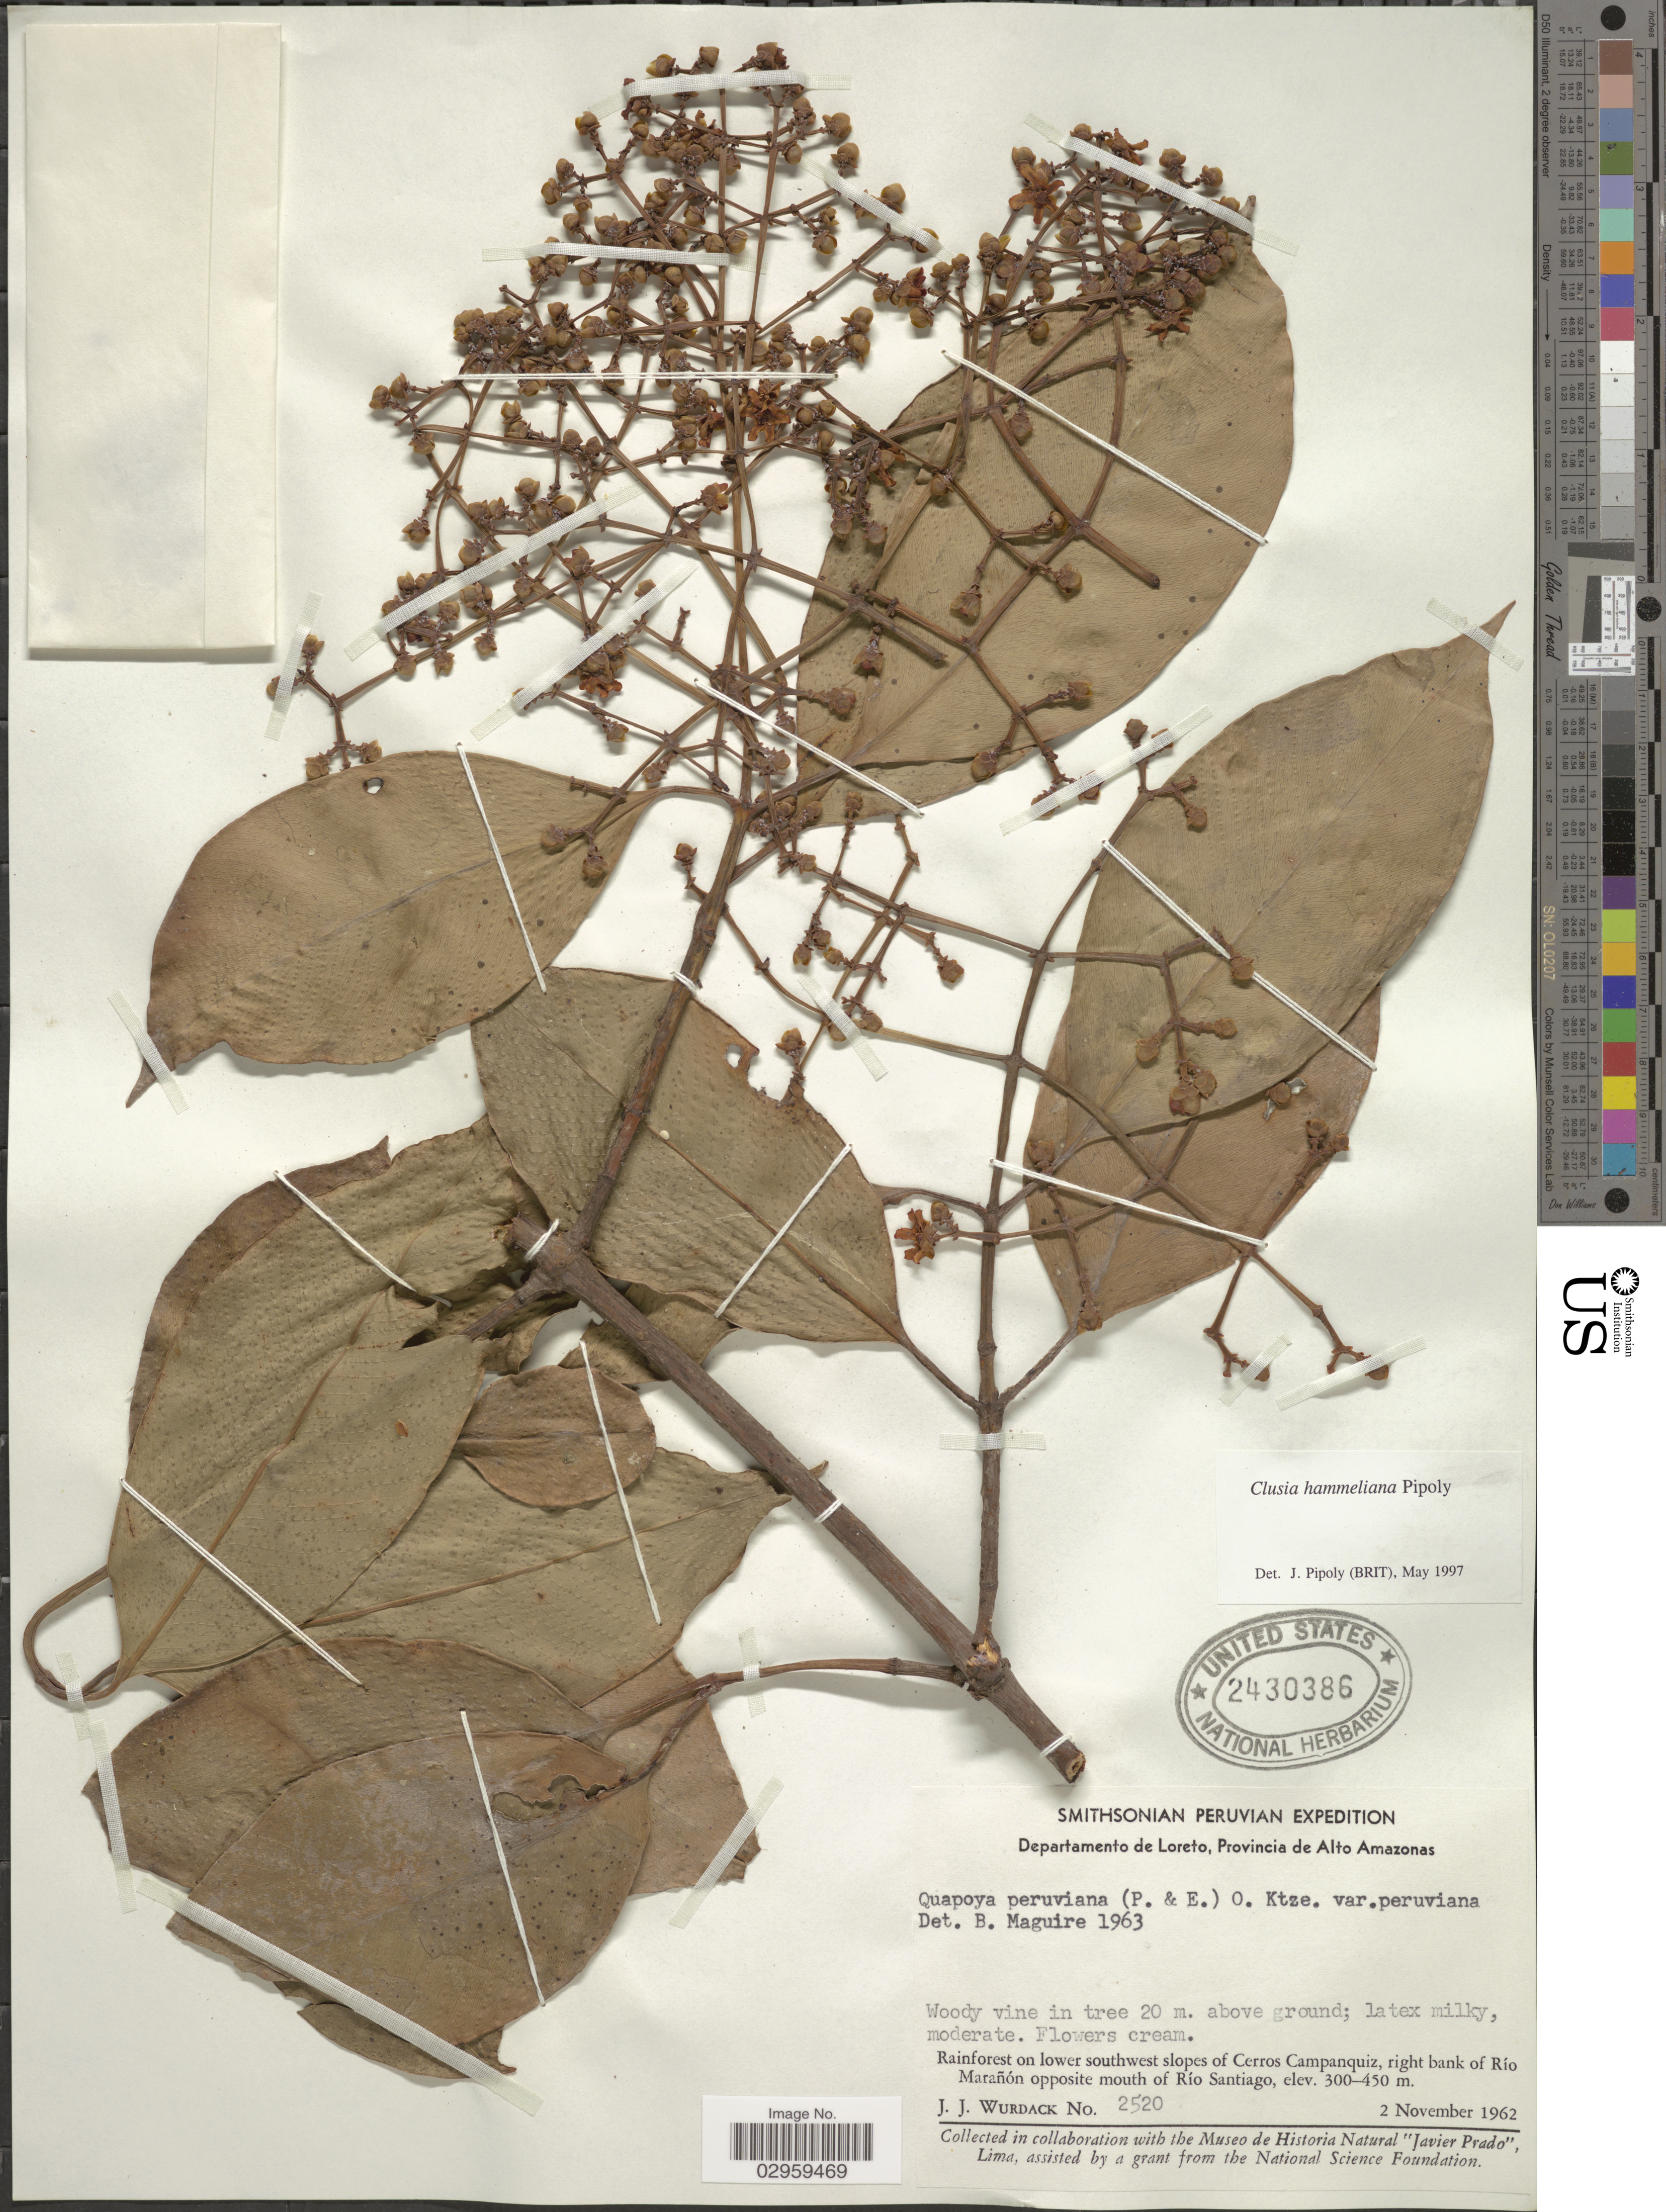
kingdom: Plantae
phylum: Tracheophyta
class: Magnoliopsida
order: Malpighiales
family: Clusiaceae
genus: Clusia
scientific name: Clusia hammeliana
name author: Pipoly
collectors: J. J. Wurdack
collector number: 2520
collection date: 1962-11-02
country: Peru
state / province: Loreto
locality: Departamento de Loreto, Provincia de Alto Amazonas. Rainforest on lower southwest slopes of Cerros Campanquiz, right bank of Río Marañón opposite mouth of Río Santiago.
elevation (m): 300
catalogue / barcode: US 2430386